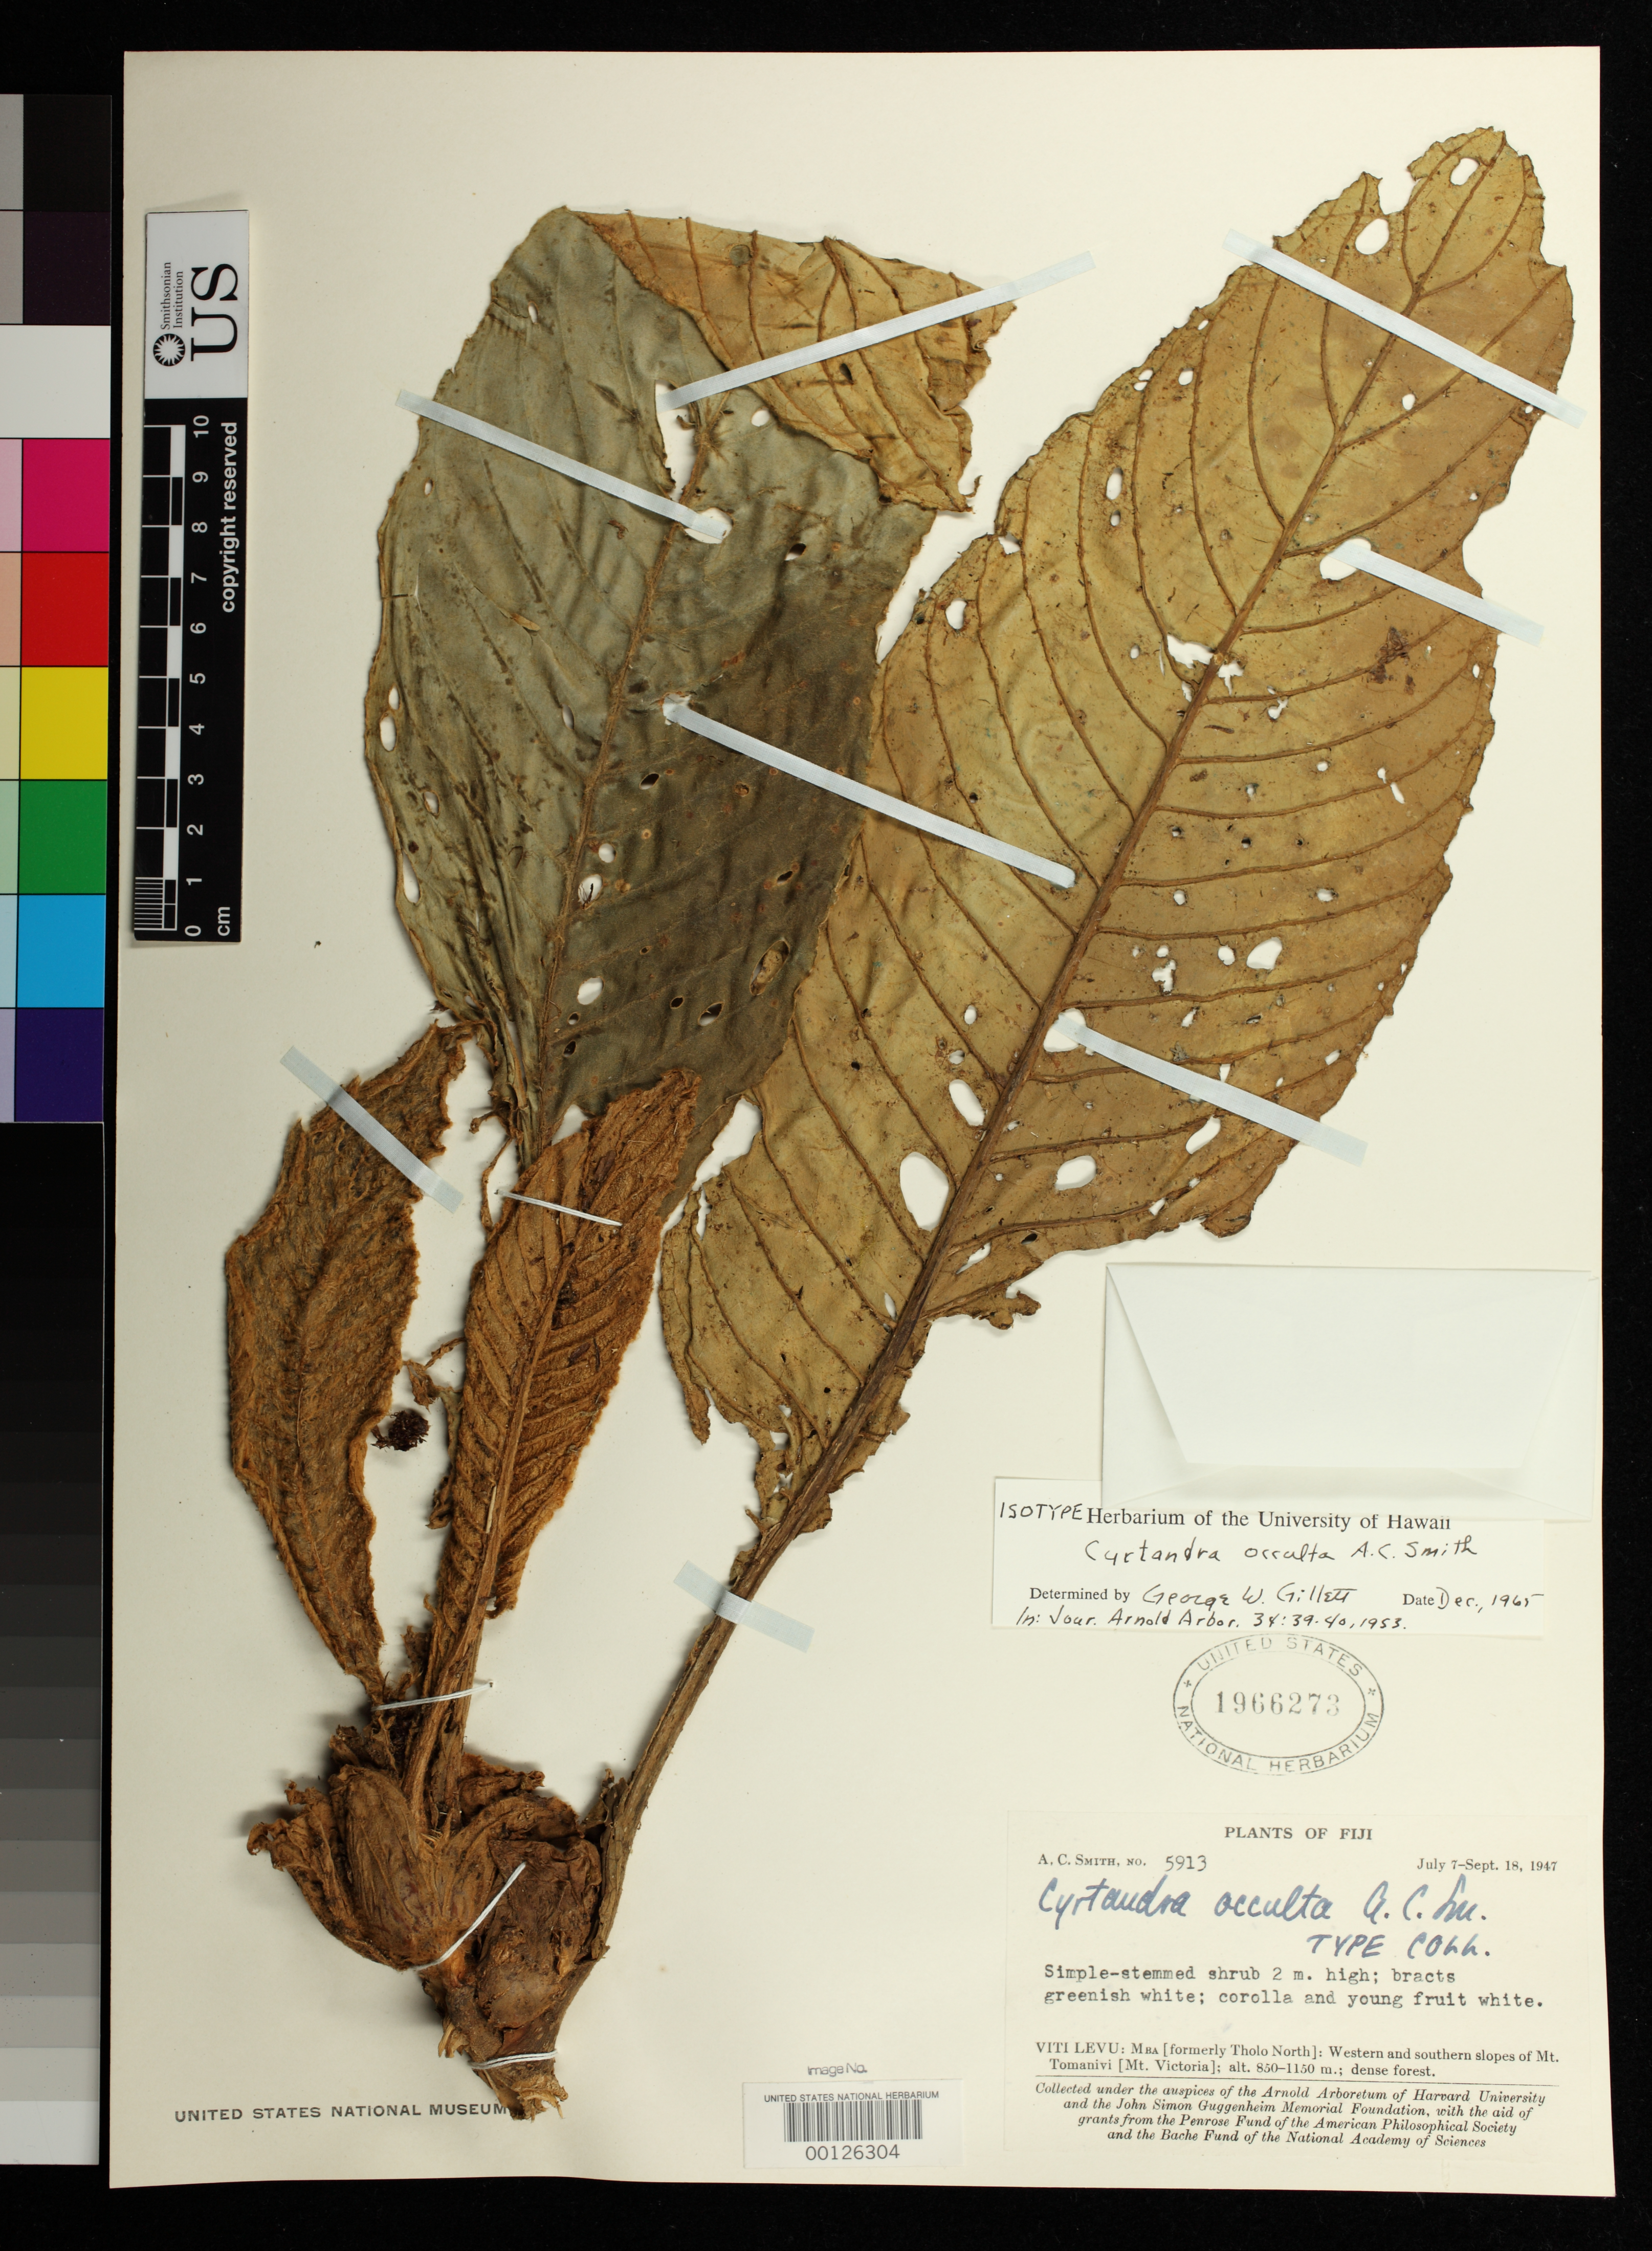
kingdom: Plantae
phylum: Tracheophyta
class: Magnoliopsida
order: Lamiales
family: Gesneriaceae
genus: Cyrtandra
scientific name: Cyrtandra occulta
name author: A.C. Sm.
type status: Isotype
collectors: A. C. Smith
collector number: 5913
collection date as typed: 06 Sep 1947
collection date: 1947-09-06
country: Fiji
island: Viti Levu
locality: Mba, upper slopes of Mt. Tomanivi (Mt. Victoria). [Viti Levu Group]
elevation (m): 1000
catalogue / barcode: US 1966273